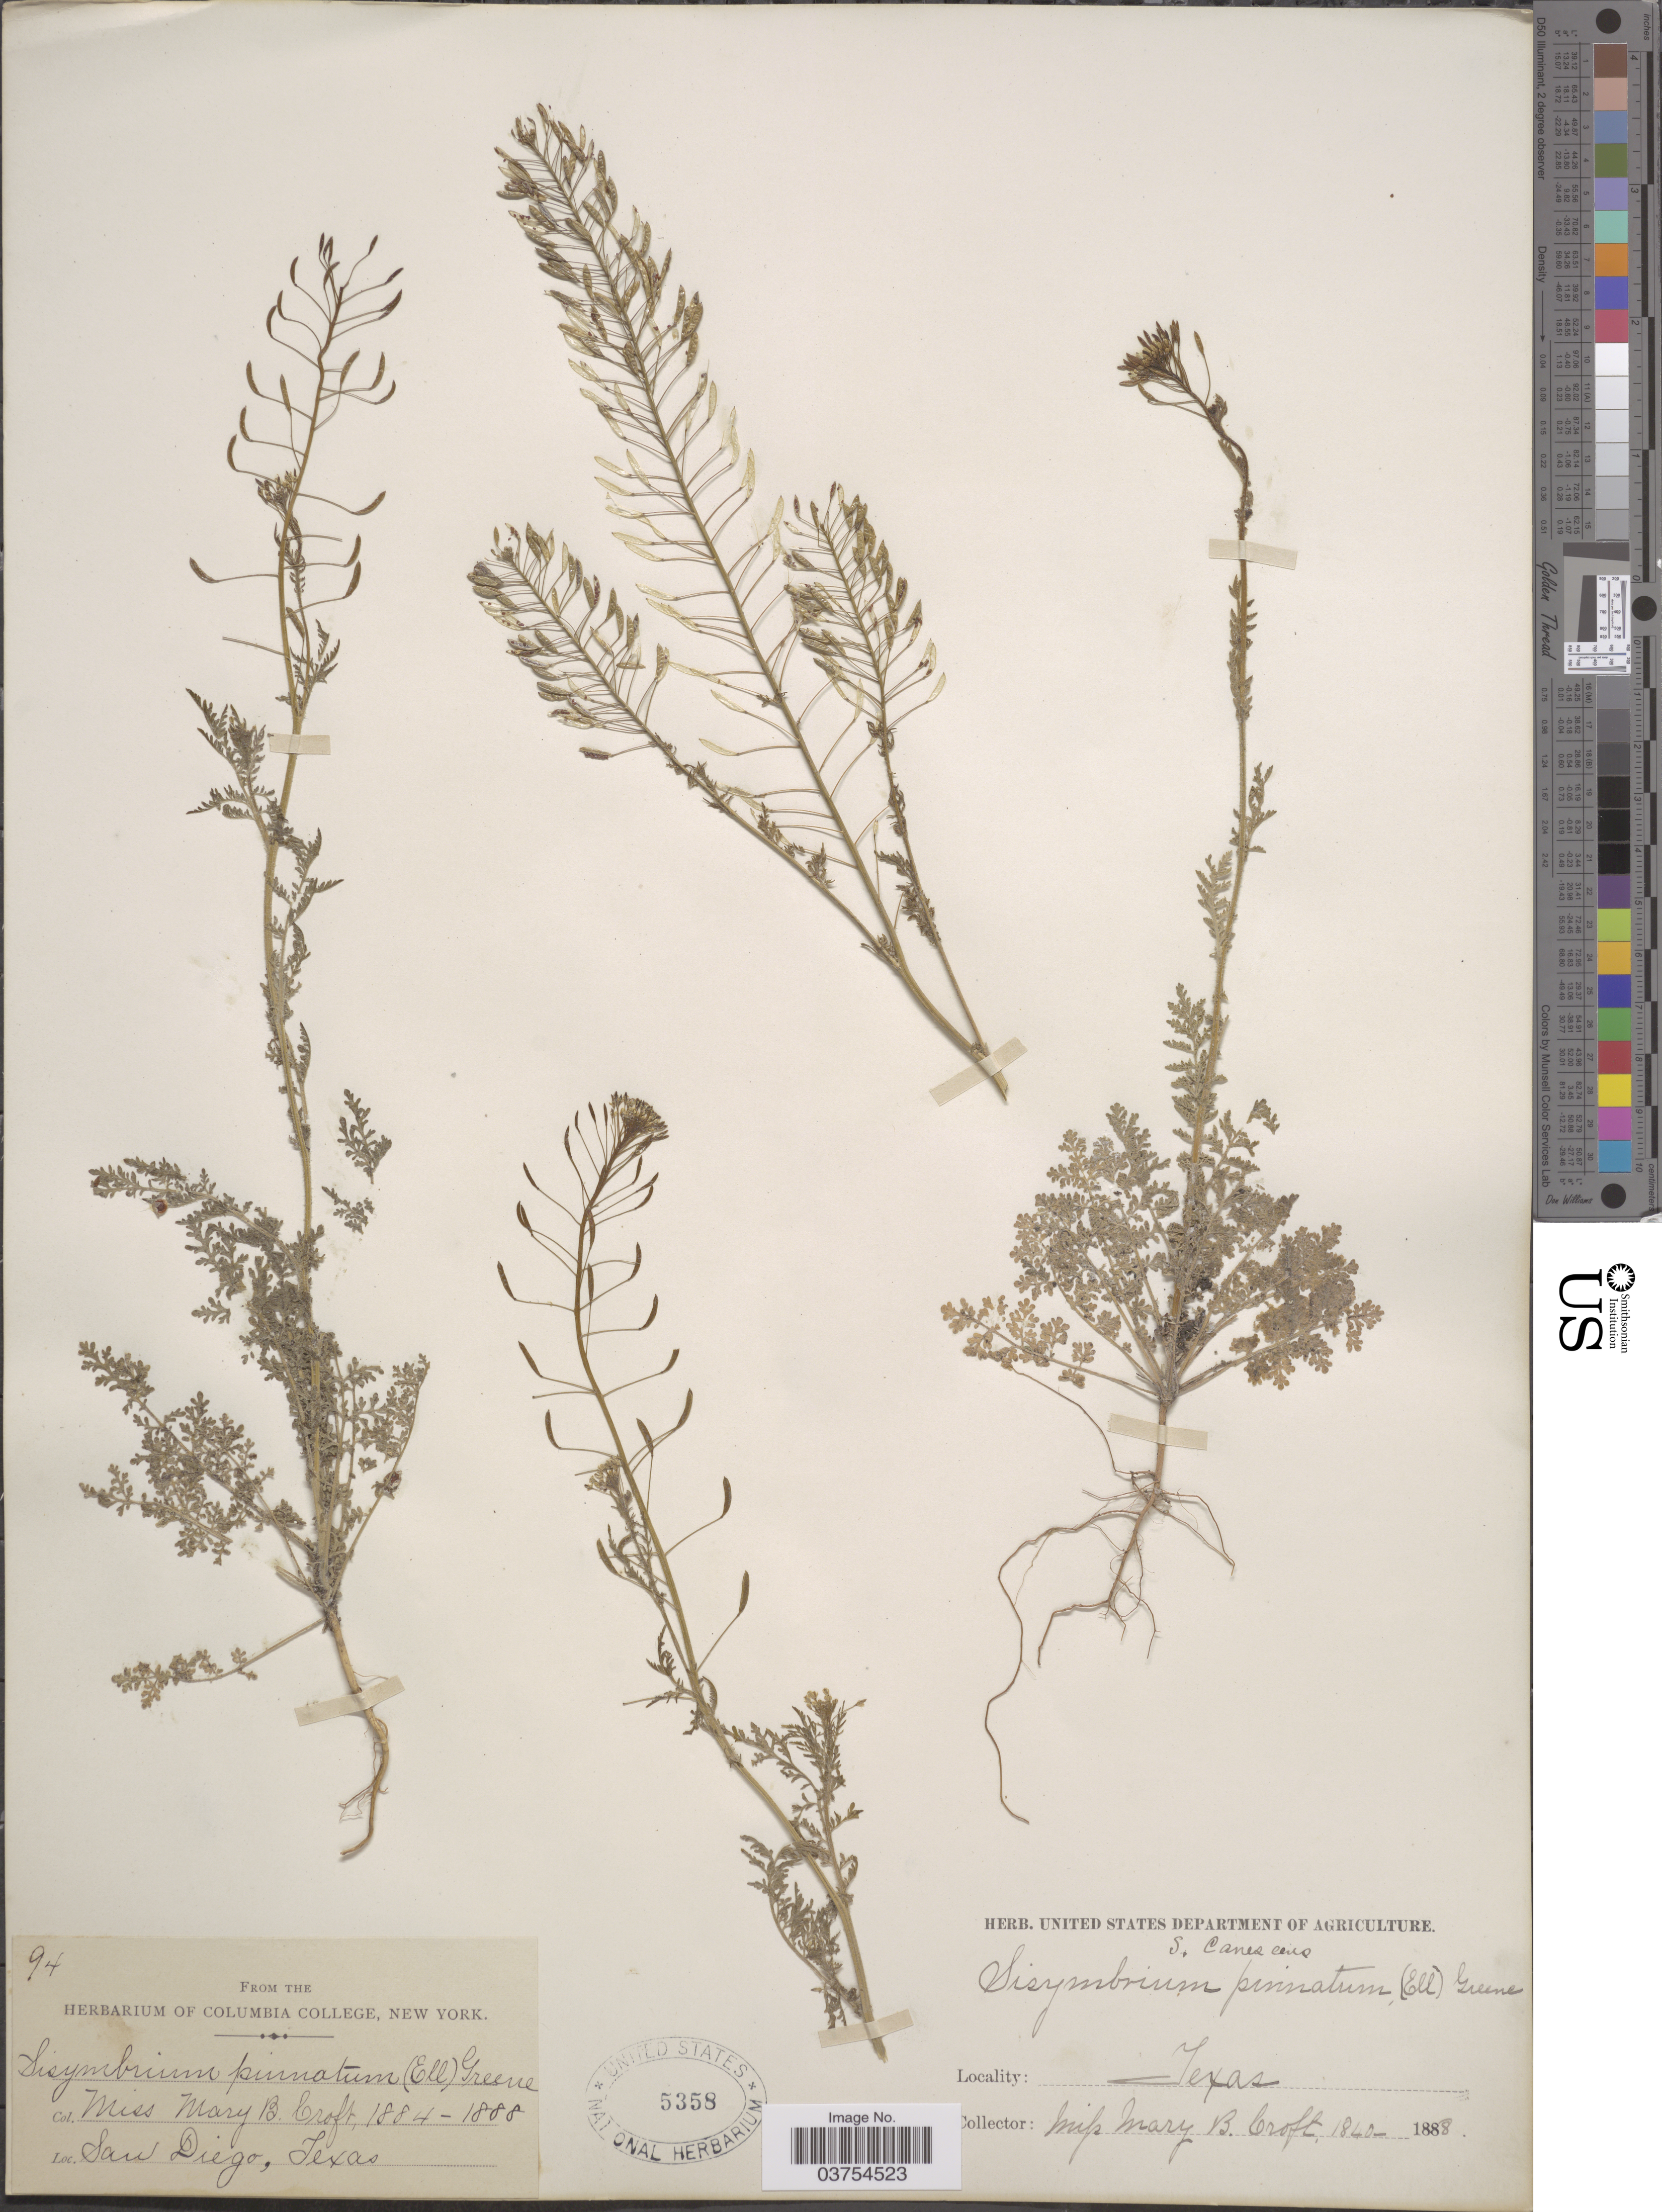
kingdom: Plantae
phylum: Tracheophyta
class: Magnoliopsida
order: Brassicales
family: Brassicaceae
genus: Descurainia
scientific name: Descurainia pinnata subsp. typica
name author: (C.A. Mey.) Detling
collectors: M. Croft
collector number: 94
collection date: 1884/1888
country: United States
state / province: Texas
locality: San Diego.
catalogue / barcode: US 5358